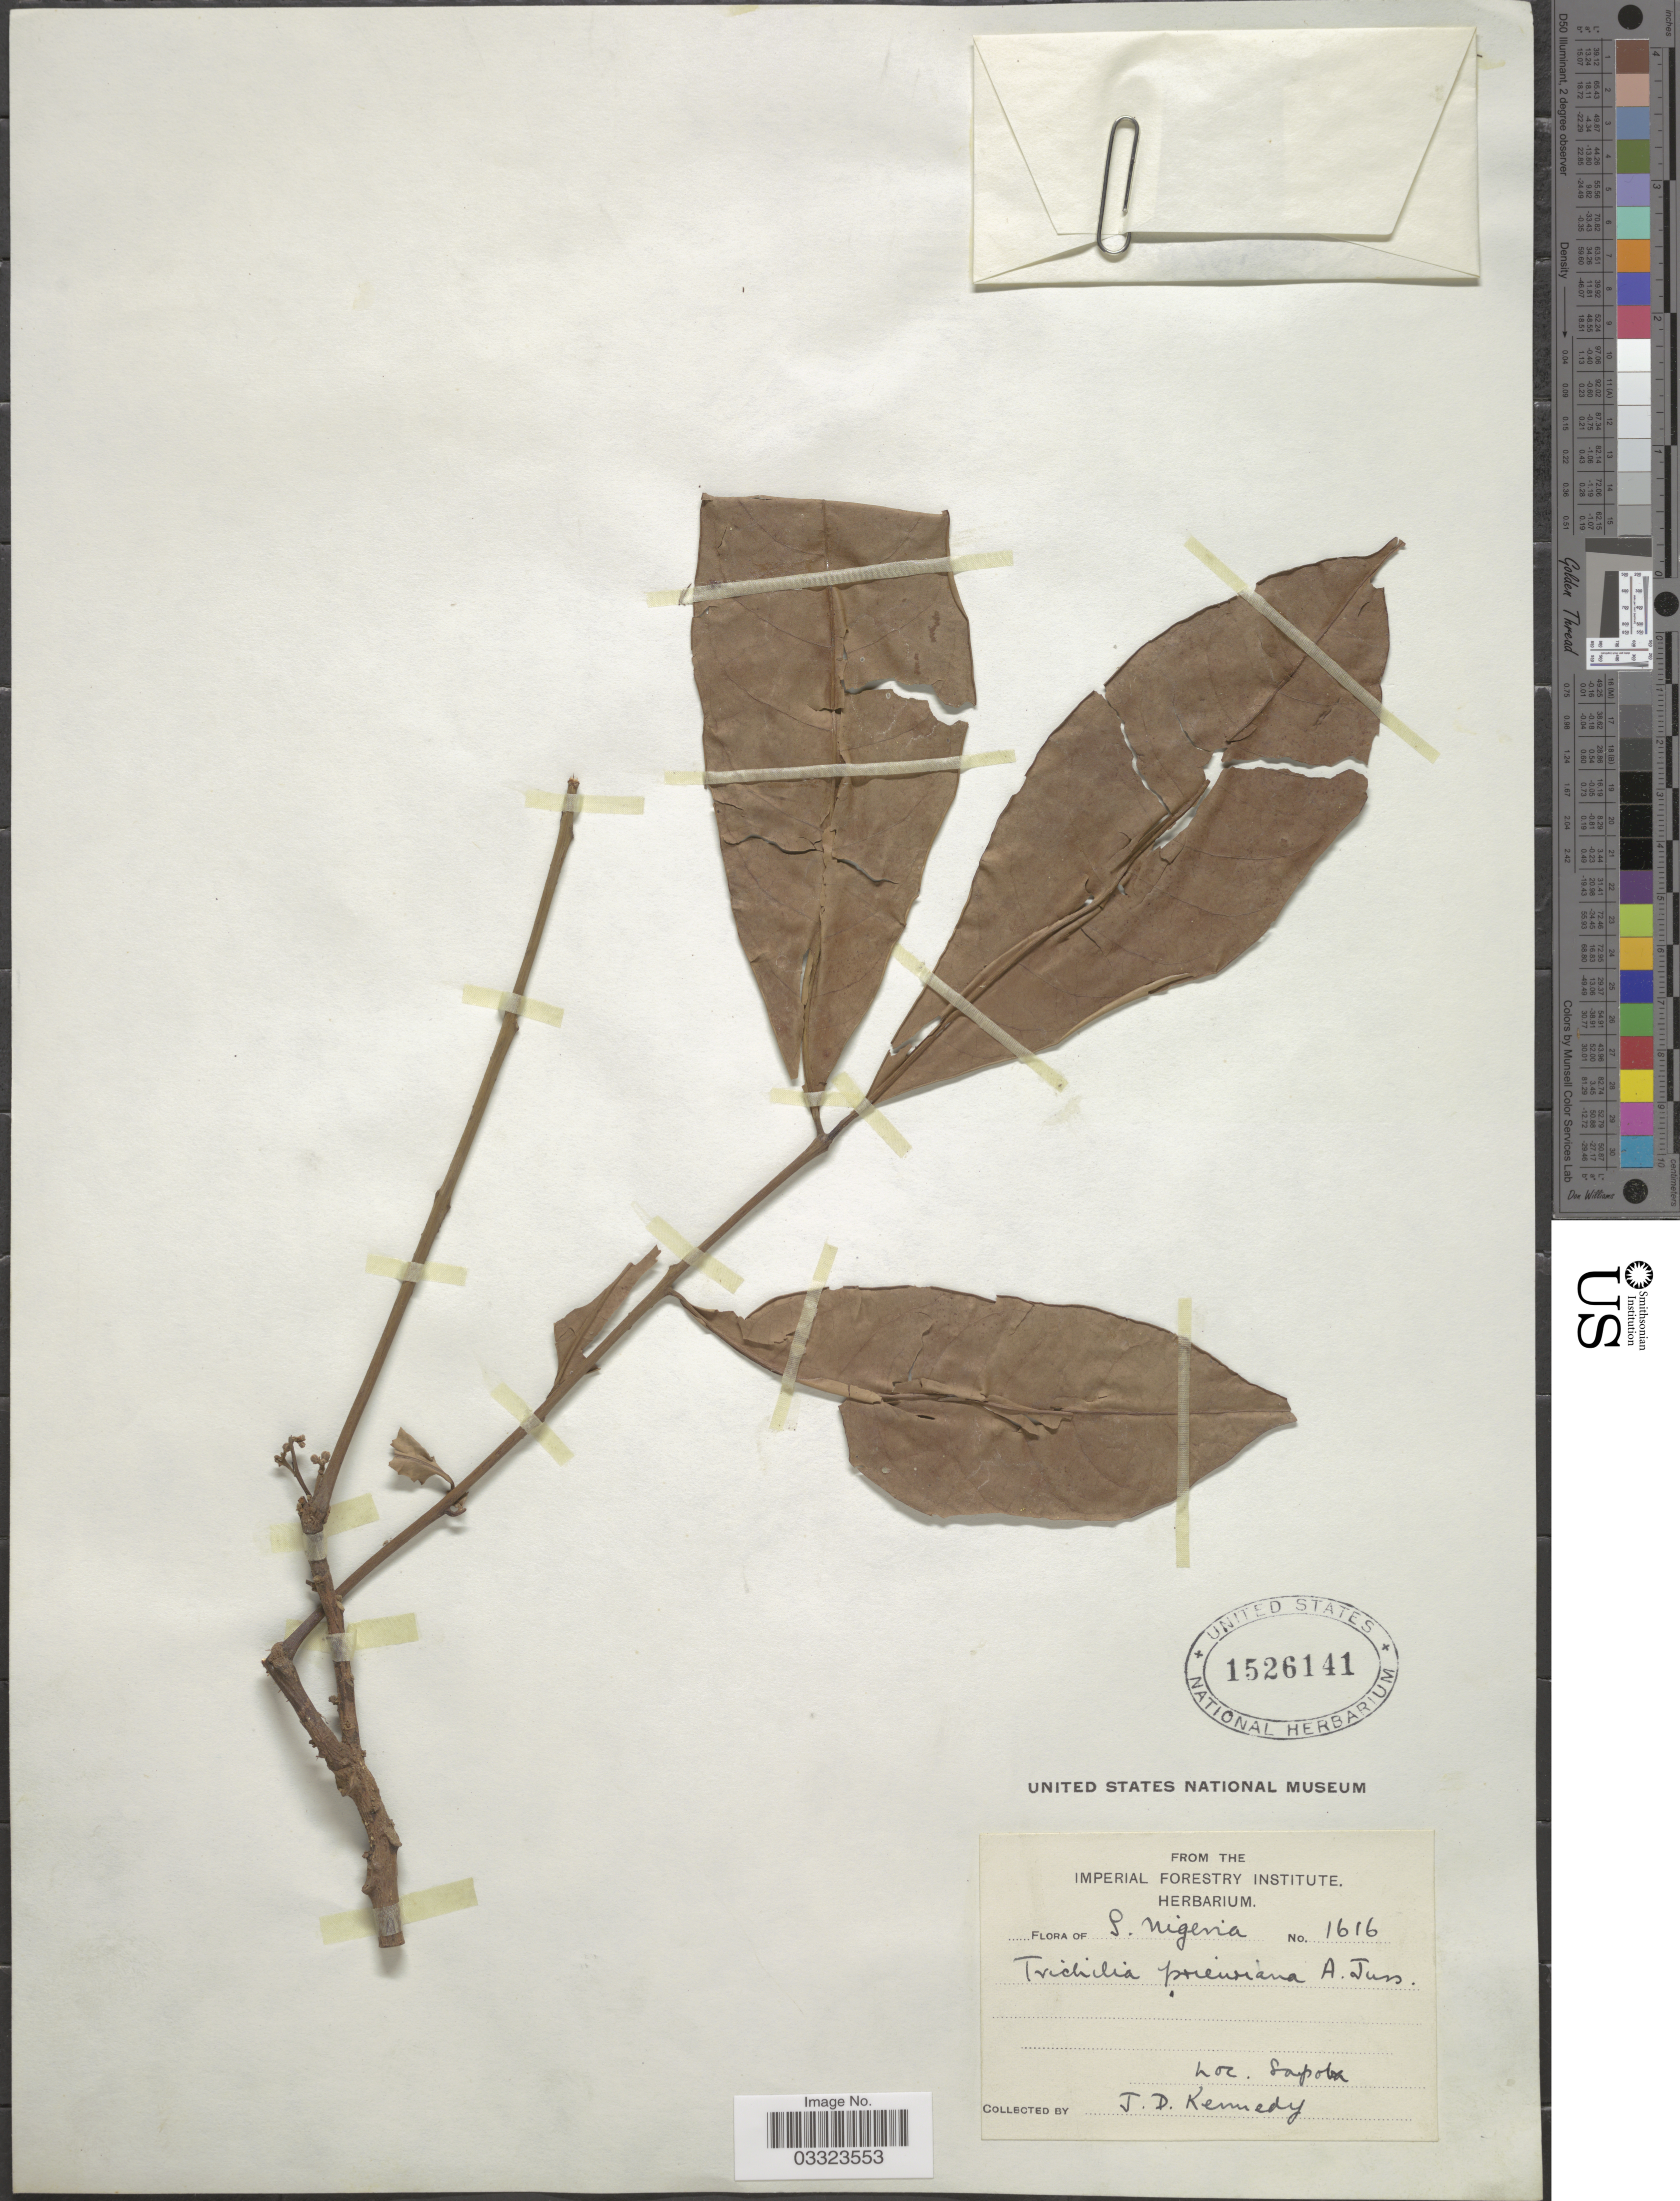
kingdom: Plantae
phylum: Tracheophyta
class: Magnoliopsida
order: Sapindales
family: Meliaceae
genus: Trichilia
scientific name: Trichilia prieureana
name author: A. Juss.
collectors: J. D. Kennedy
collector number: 1616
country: Nigeria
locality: S. Nigeria.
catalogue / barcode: US 1526141